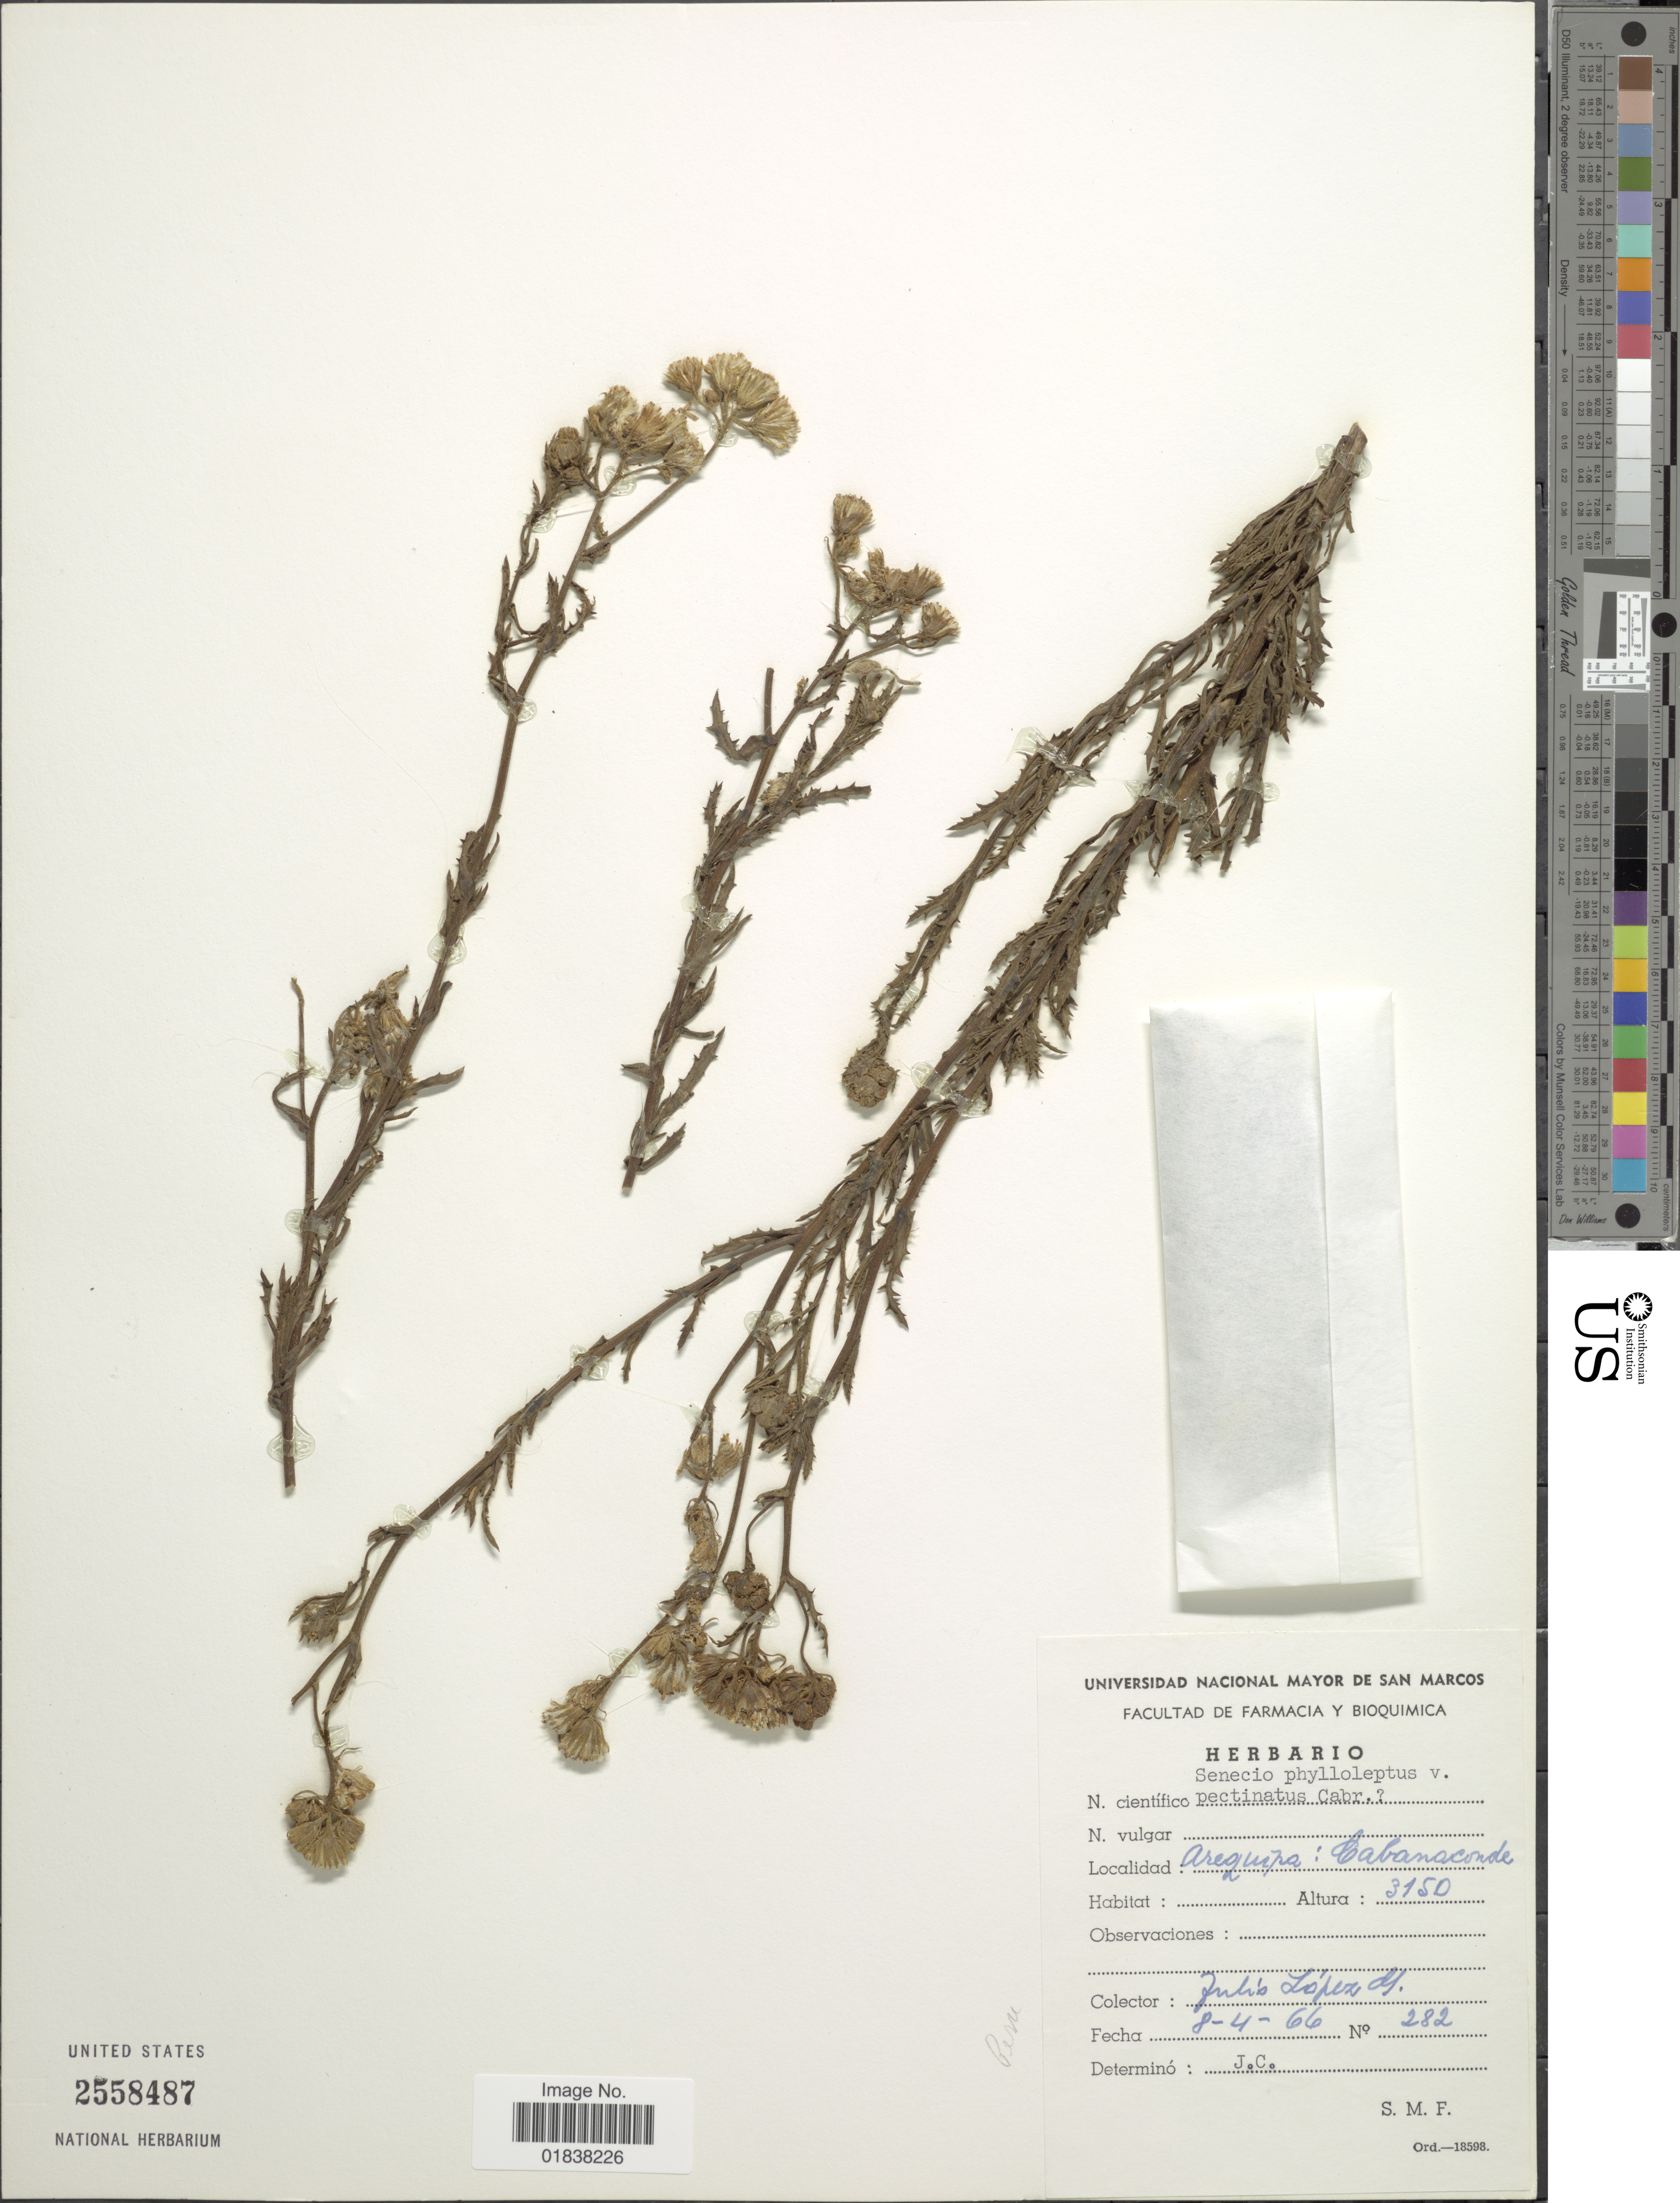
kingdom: Plantae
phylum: Tracheophyta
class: Magnoliopsida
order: Asterales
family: Asteraceae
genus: Senecio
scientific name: Senecio phylloleptus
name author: Cuatrec.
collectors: J. López G.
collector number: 282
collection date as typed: Transcribed d/m/y: 8/4/66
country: Peru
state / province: Arequipa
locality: Cabanaconde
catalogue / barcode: US 2558487